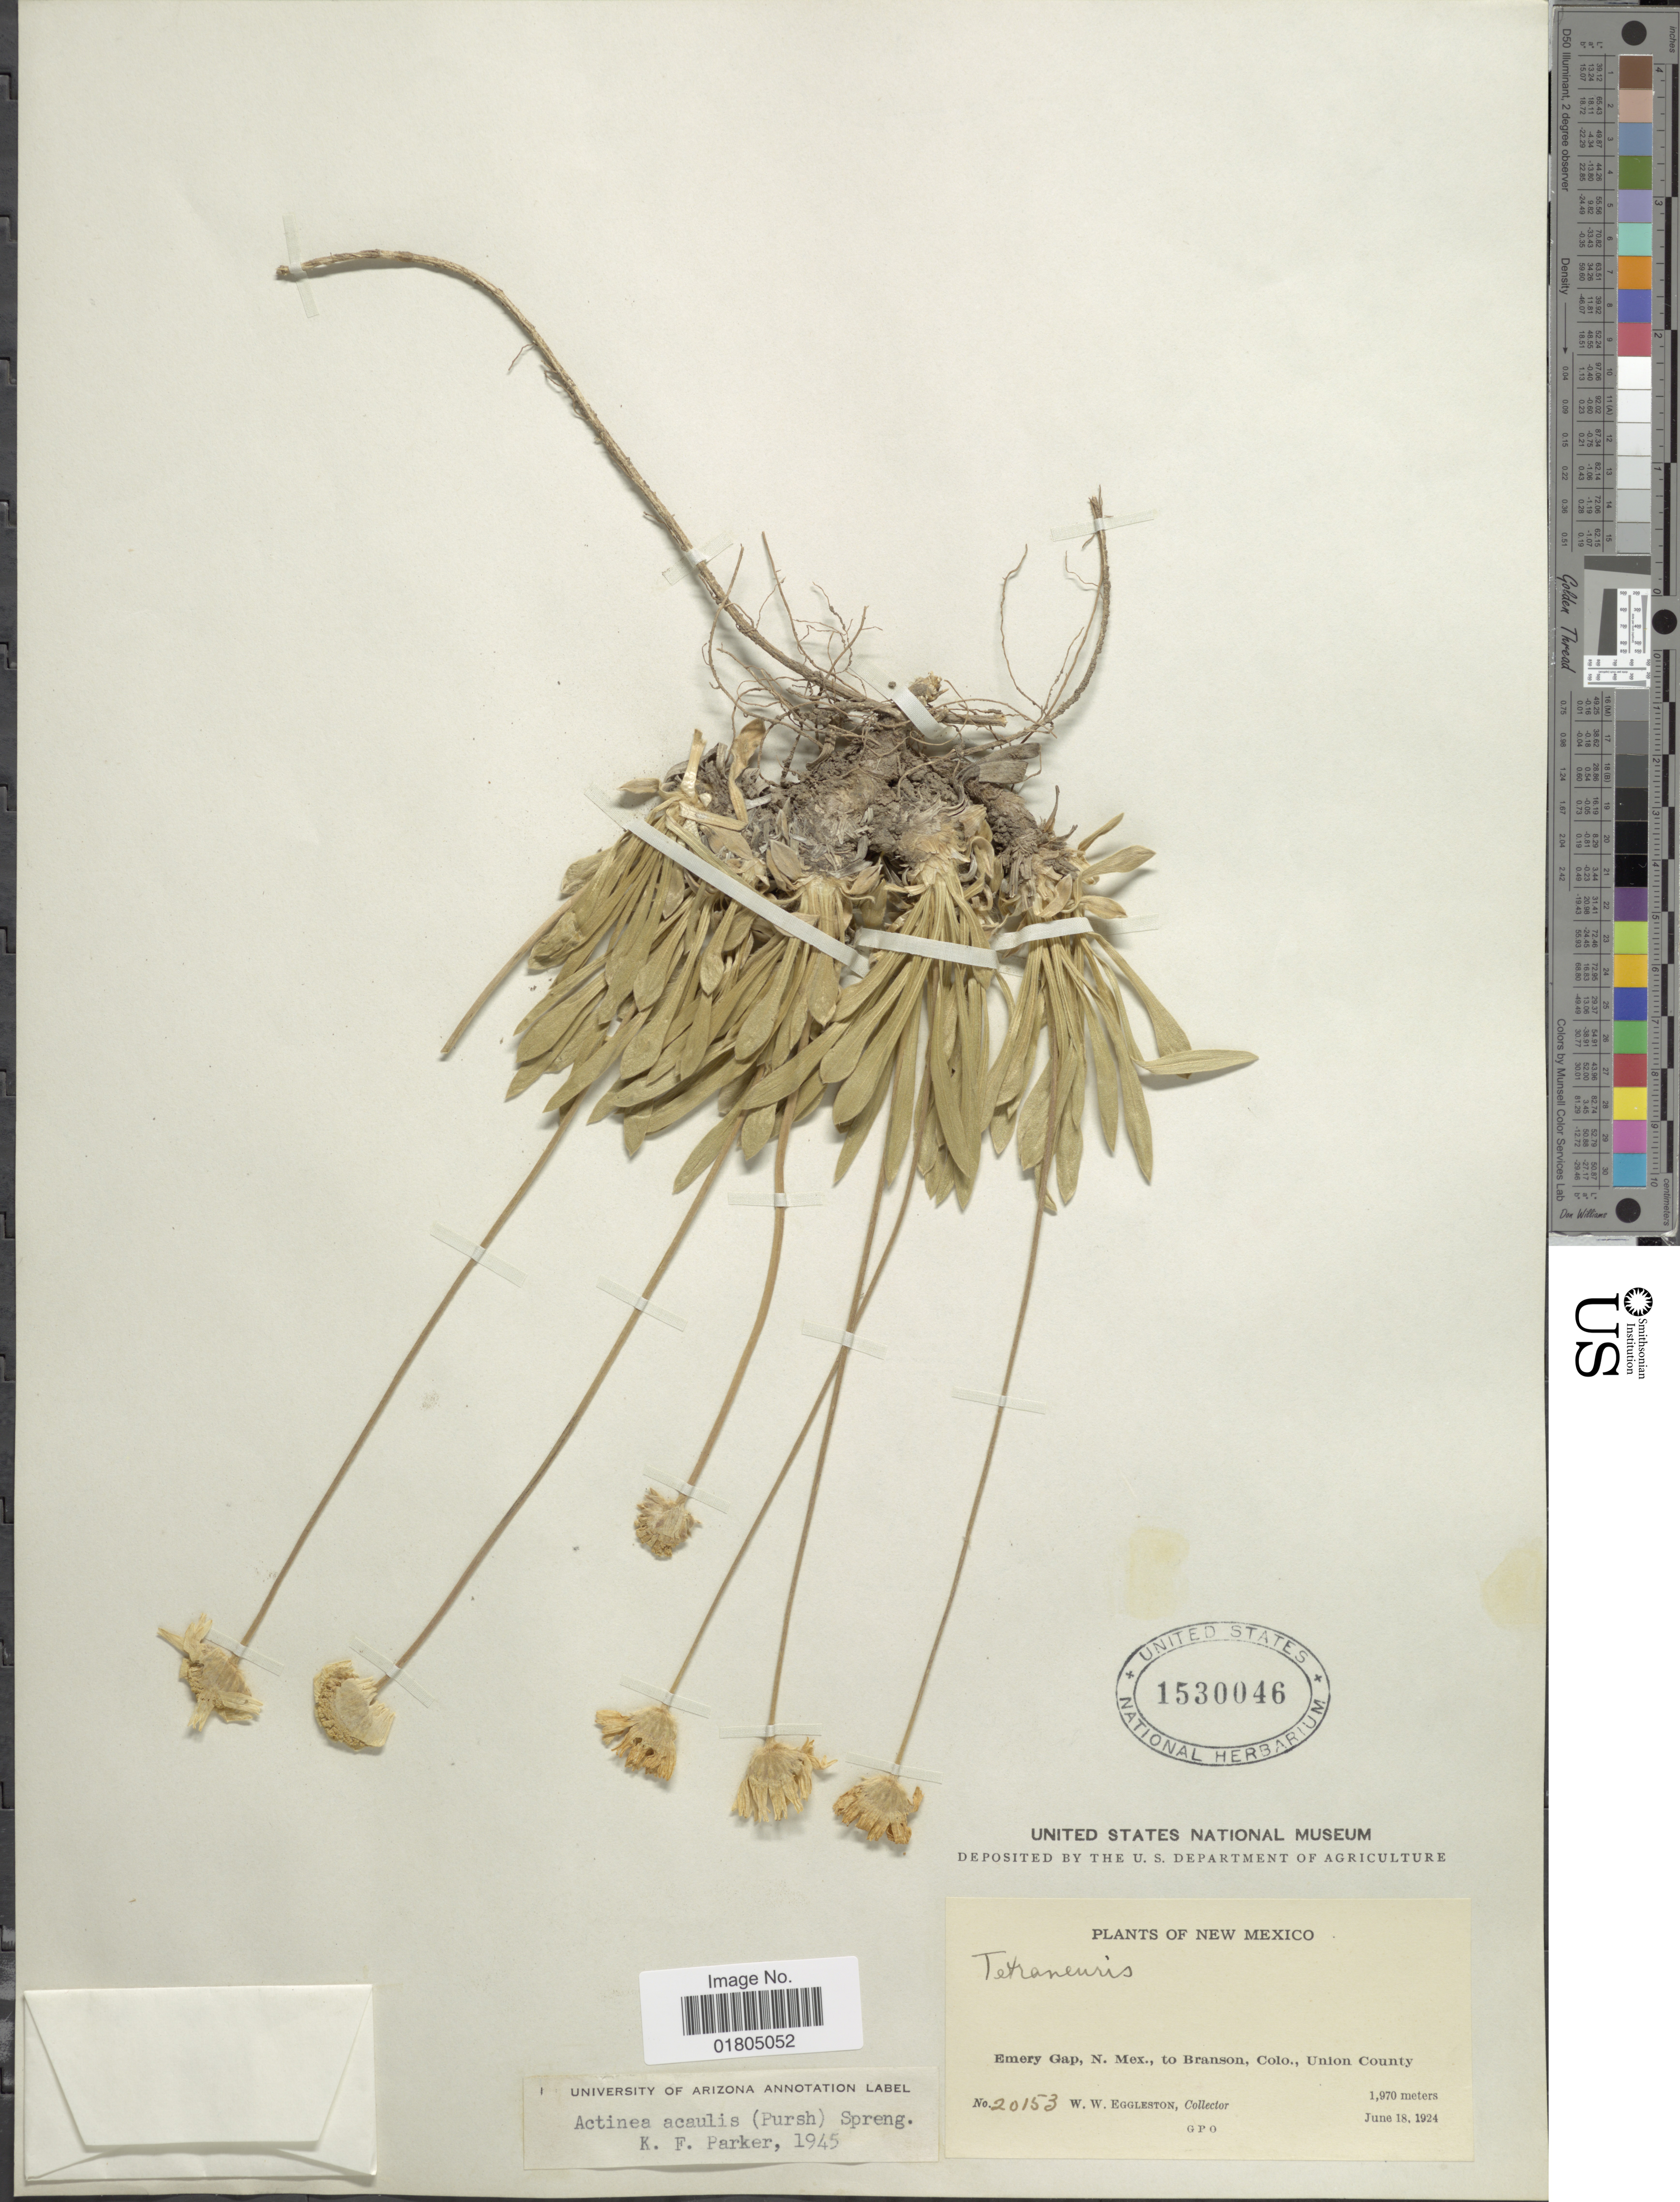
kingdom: Plantae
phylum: Tracheophyta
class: Magnoliopsida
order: Asterales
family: Asteraceae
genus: Actinea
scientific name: Actinea acaulis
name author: (Pursh) Spreng.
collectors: W. W. Eggleston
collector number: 20153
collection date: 1924-06-18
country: United States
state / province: New Mexico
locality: Emery Gap, N. Mex. to Branson, Colo. Union County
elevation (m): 1970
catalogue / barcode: US 1530046